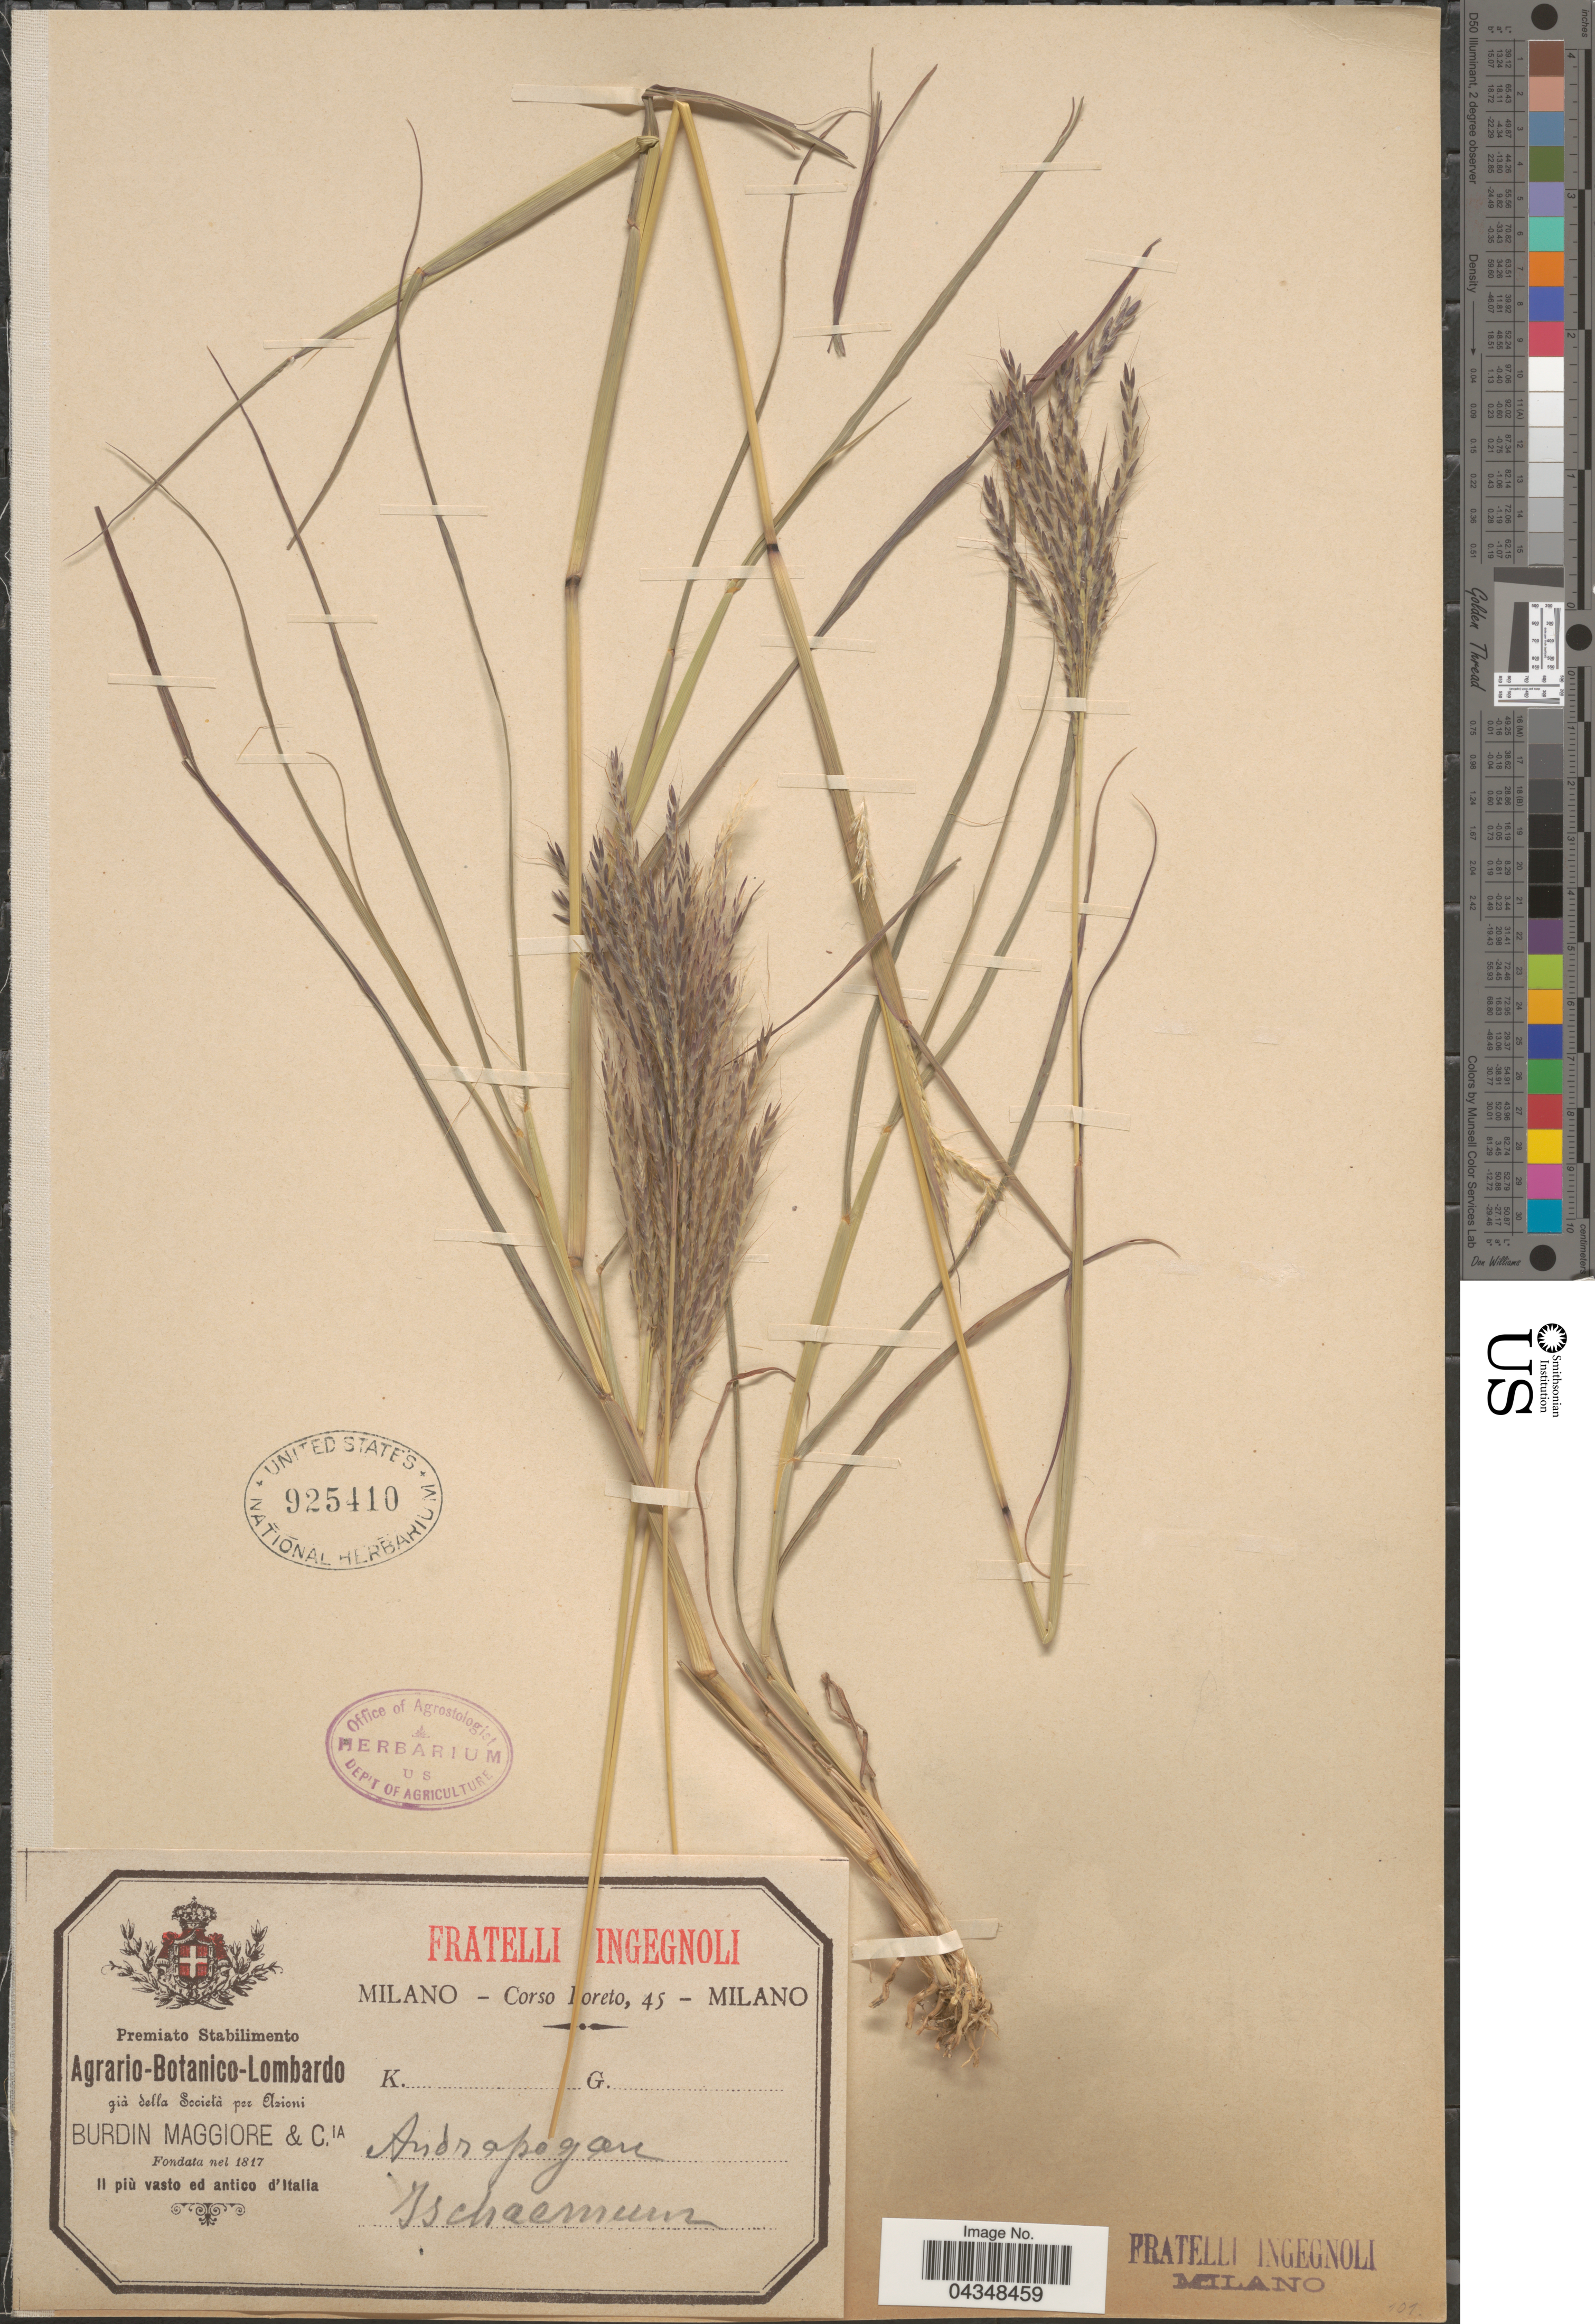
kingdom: Plantae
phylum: Tracheophyta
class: Liliopsida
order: Poales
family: Poaceae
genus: Bothriochloa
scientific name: Bothriochloa ischaemum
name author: (L.) Keng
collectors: Loreto, C.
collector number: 45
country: Italy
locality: Il più vasto ed antico d'Italia.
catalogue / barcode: US 925410